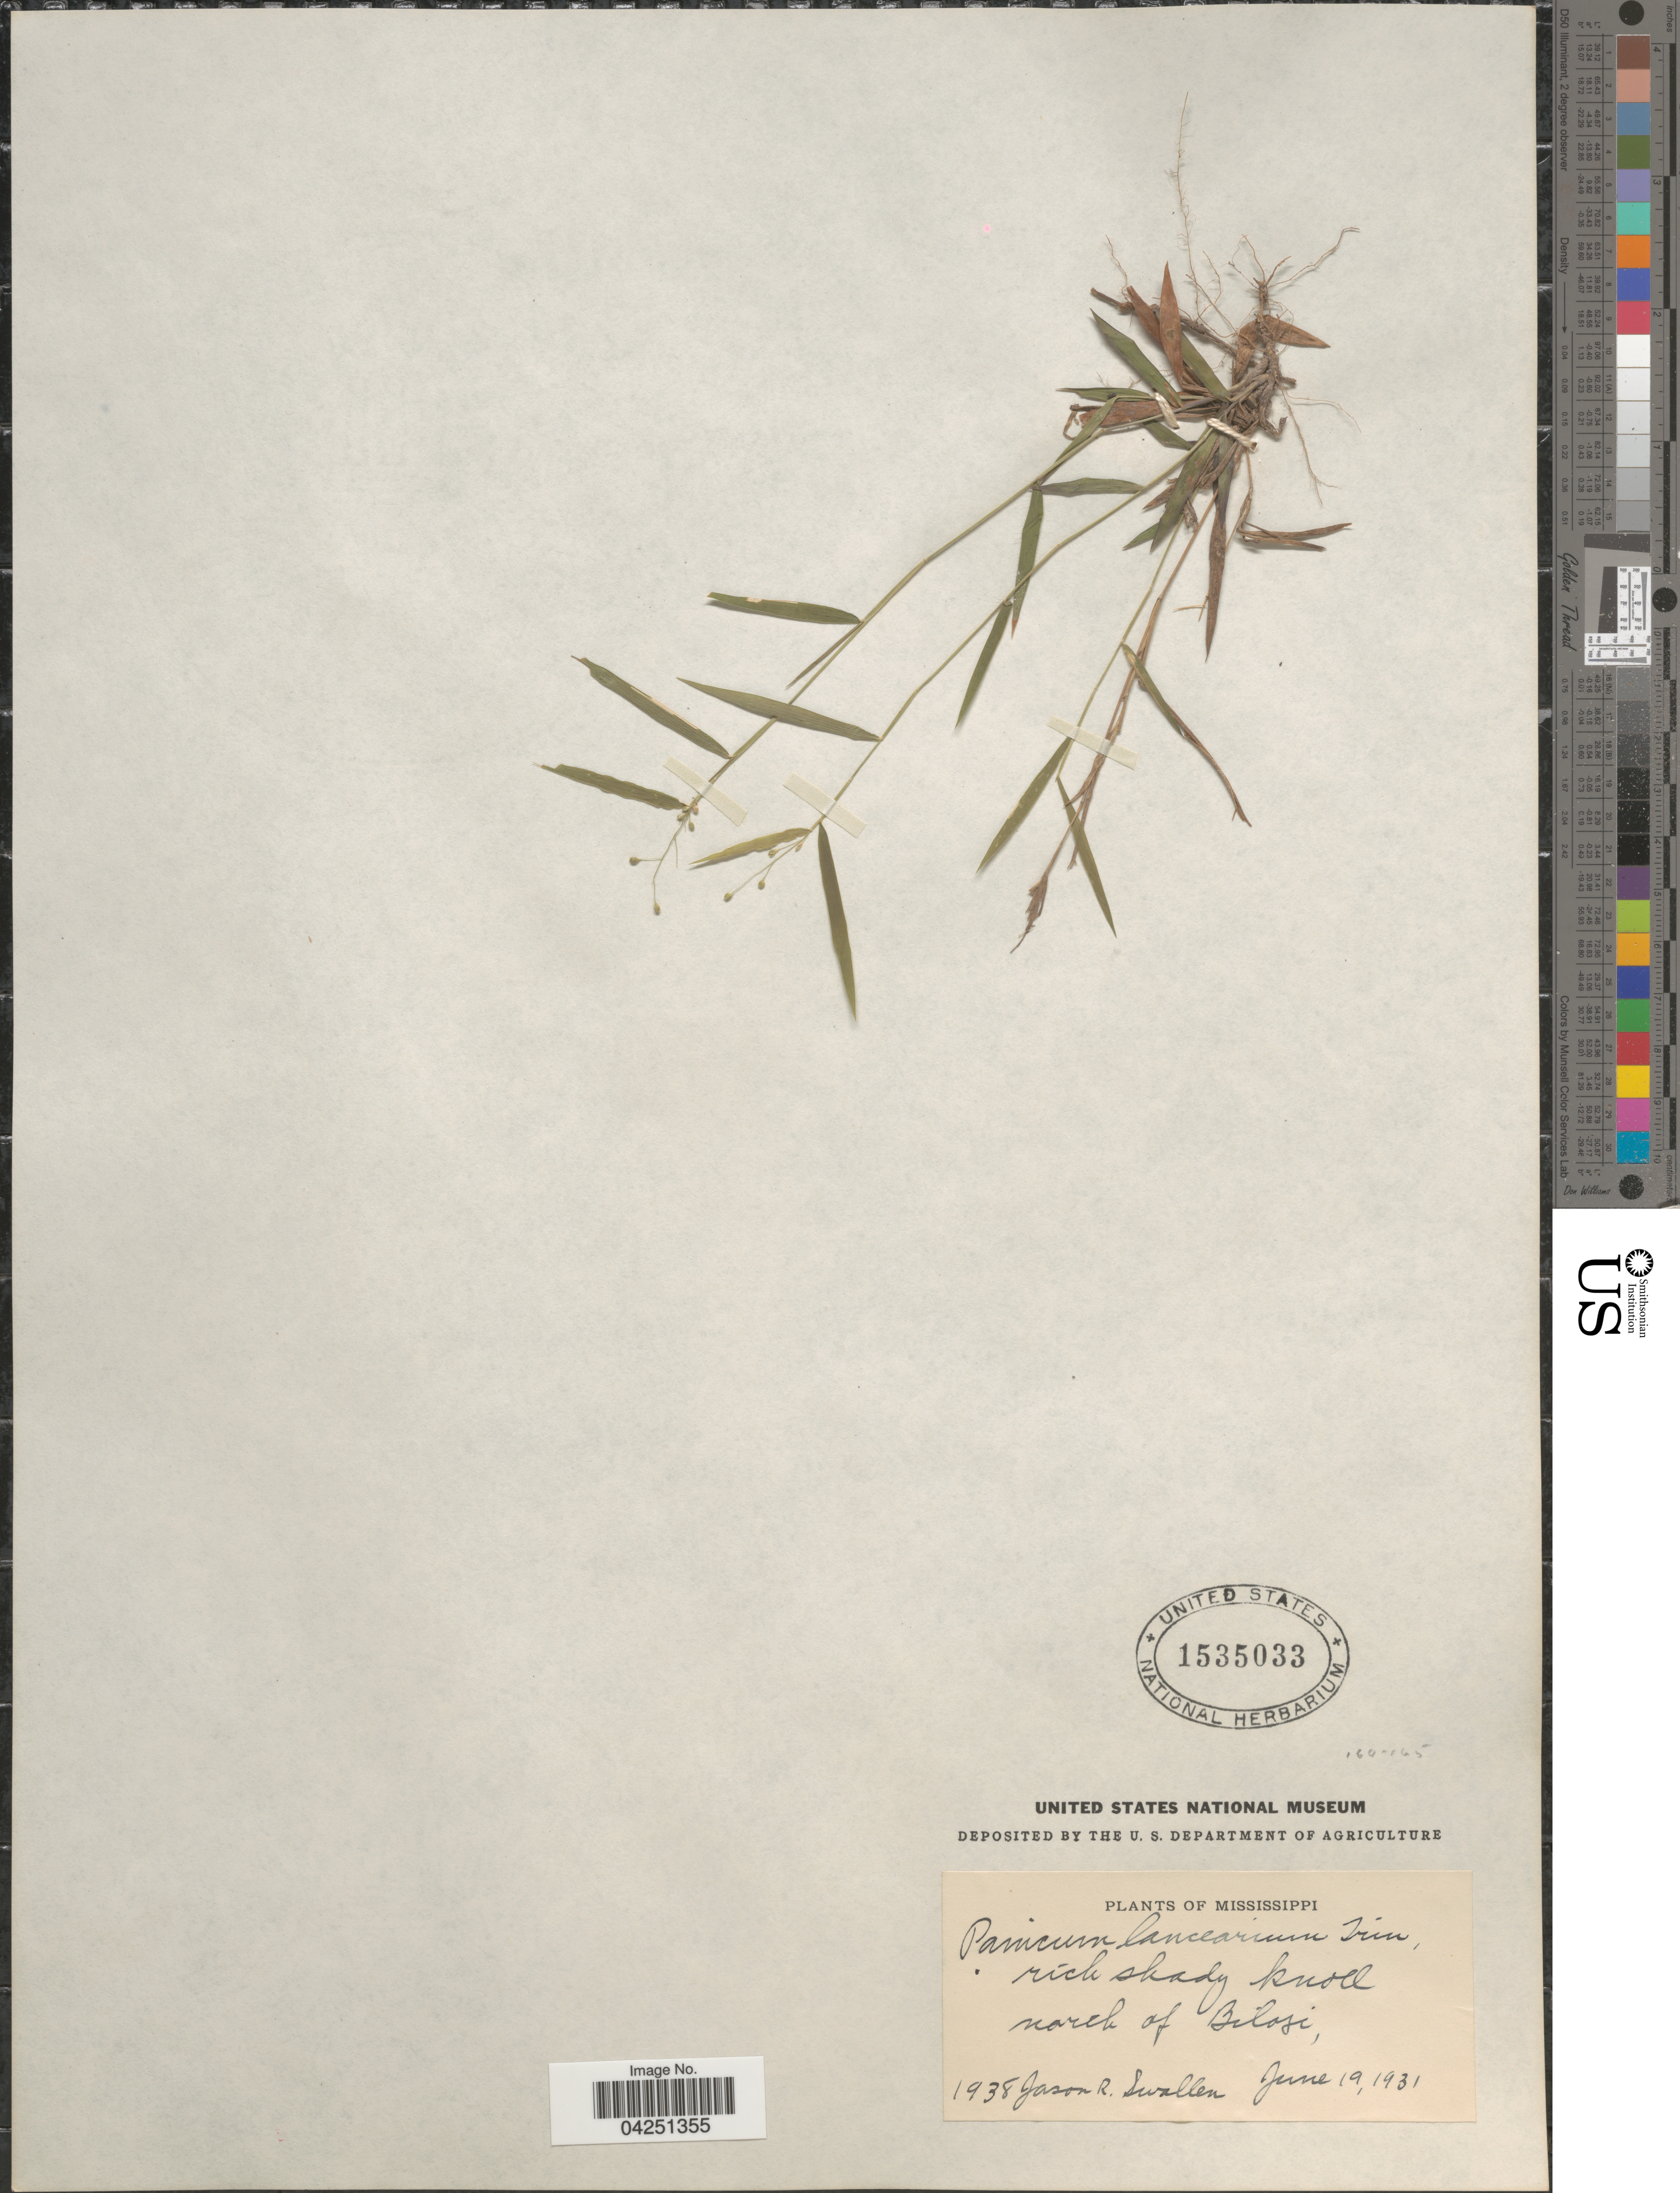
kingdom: Plantae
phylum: Tracheophyta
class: Liliopsida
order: Poales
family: Poaceae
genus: Dichanthelium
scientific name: Dichanthelium acuminatum var. acuminatum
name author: (Sw.) Gould & C.A. Clark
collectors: J. R. Swallen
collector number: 1938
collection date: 1931-06-19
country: United States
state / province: Mississippi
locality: Rich shady knoll north of Biloxi.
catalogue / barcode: US 1535033